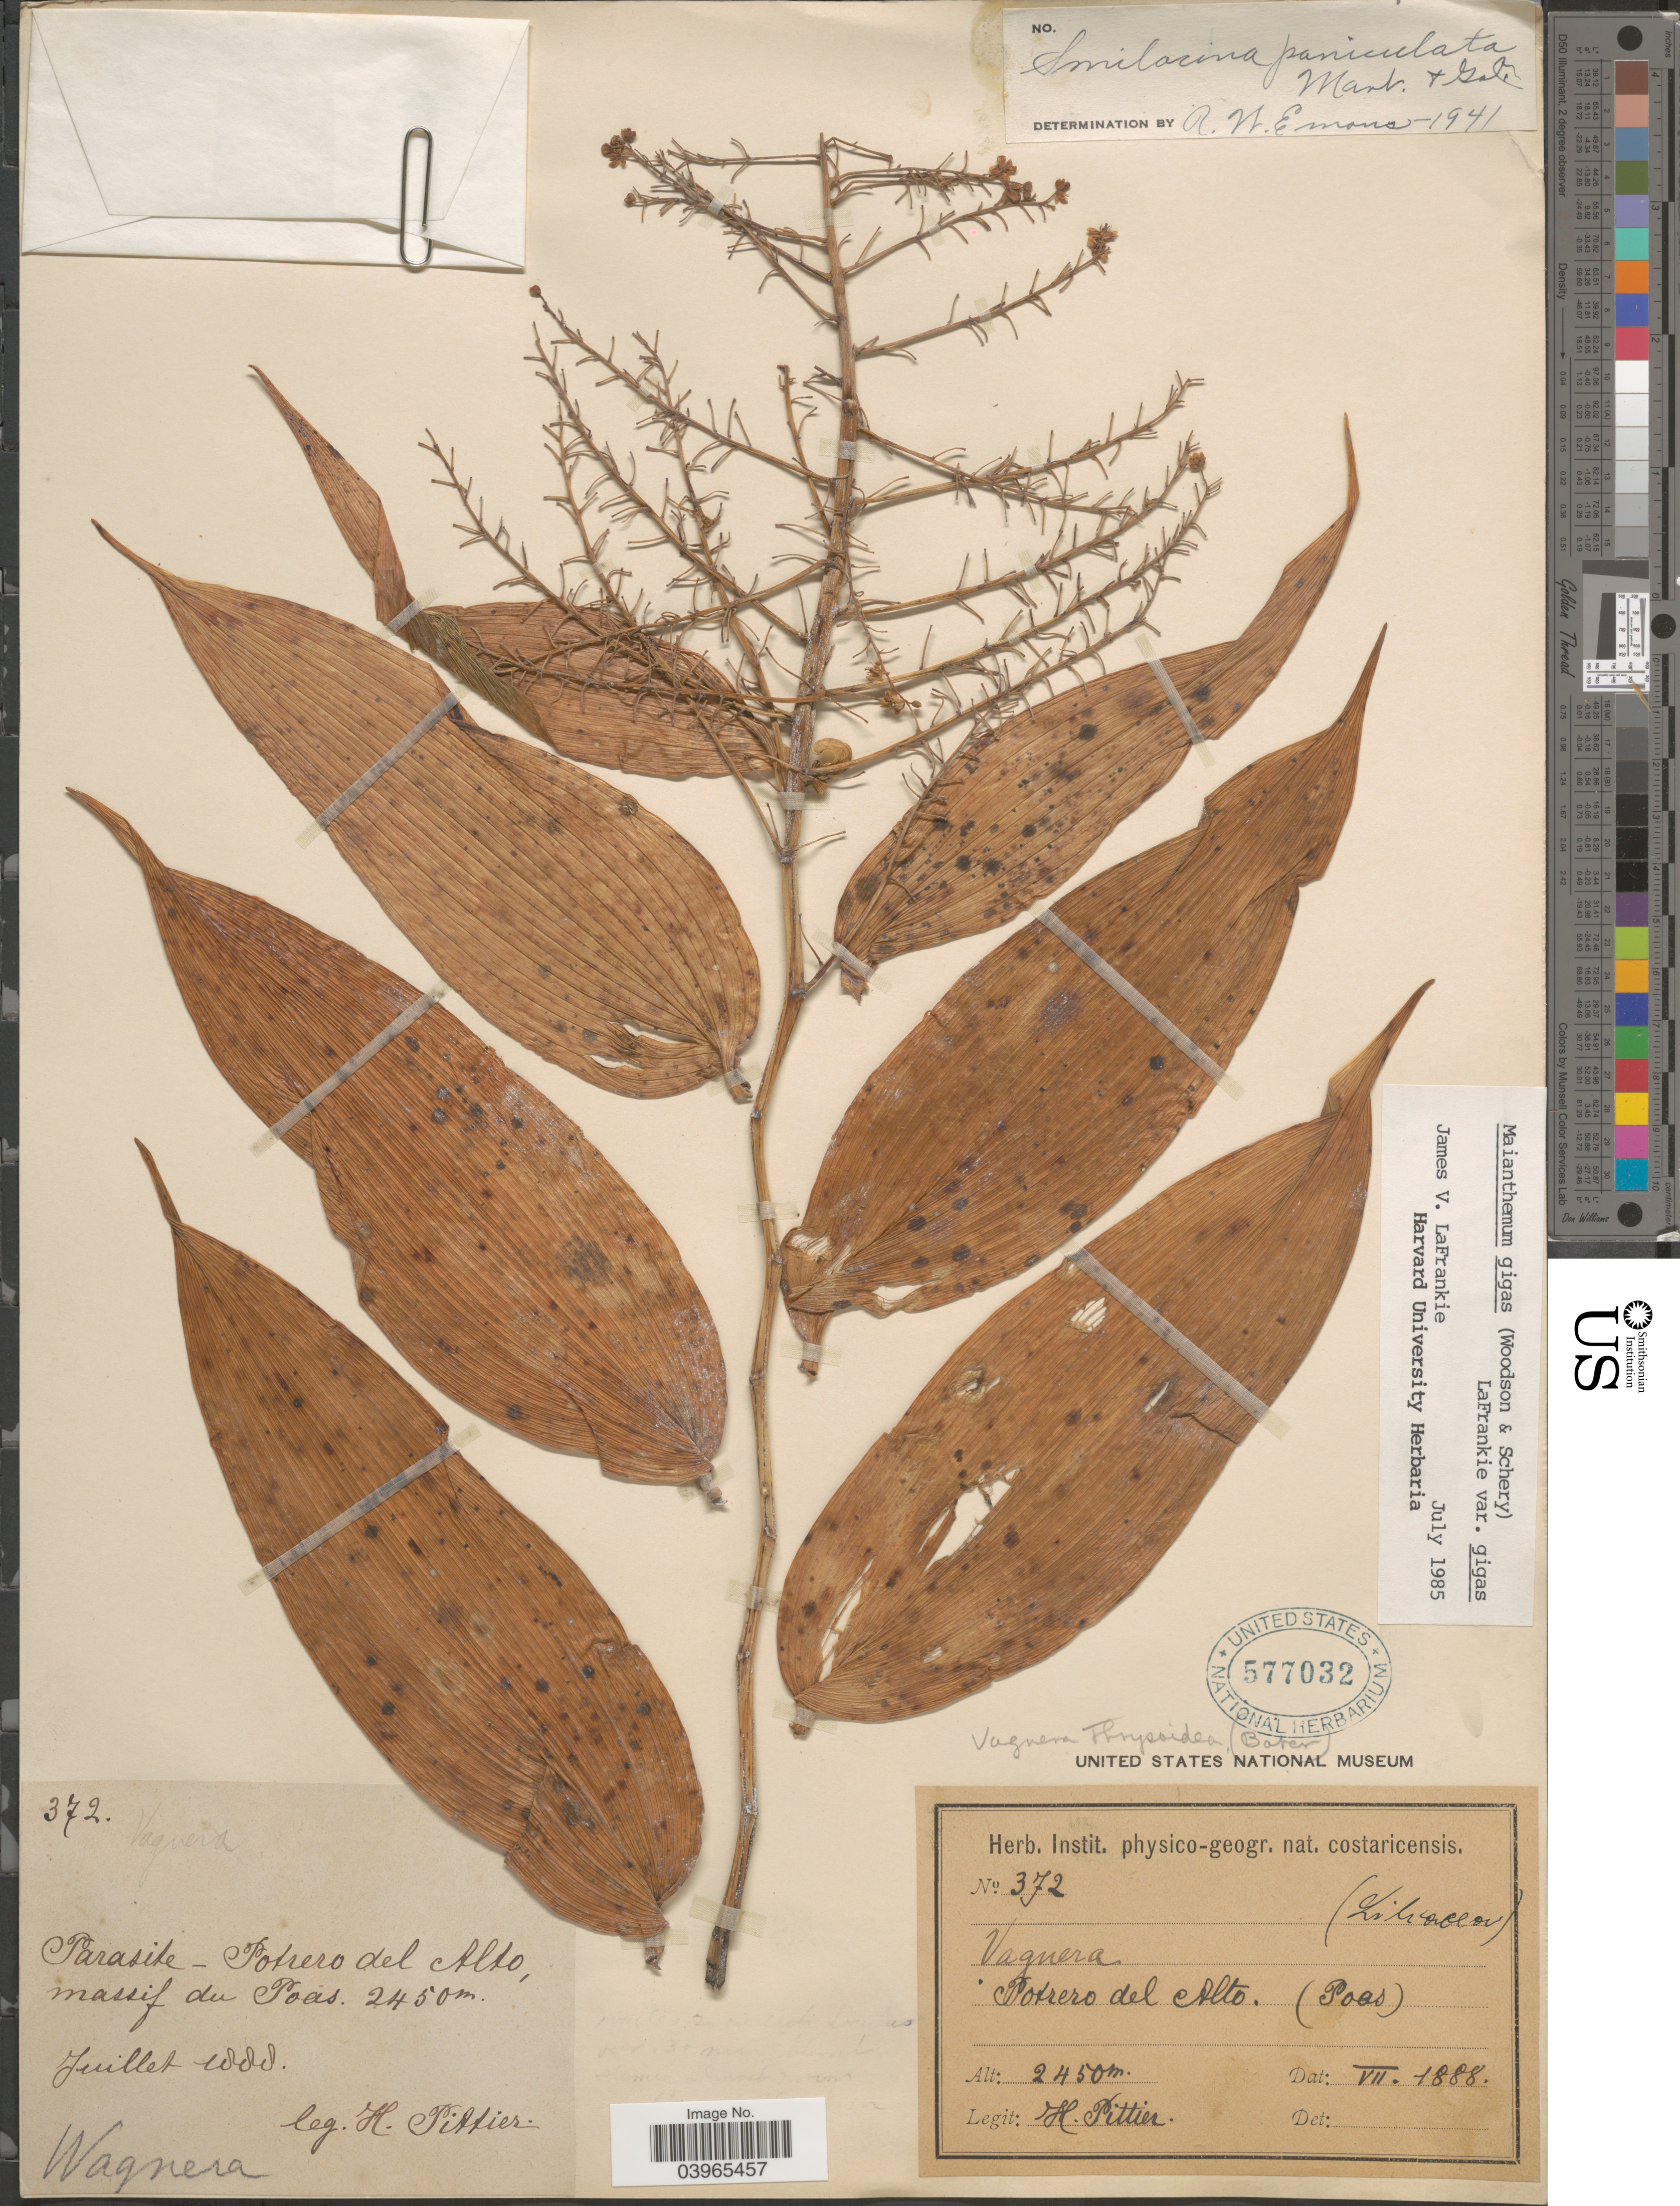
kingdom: Plantae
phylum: Tracheophyta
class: Liliopsida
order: Asparagales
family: Asparagaceae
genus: Maianthemum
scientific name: Maianthemum gigas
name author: (Woodson) LaFrankie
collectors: H. F. Pittier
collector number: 372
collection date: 1888-07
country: Costa Rica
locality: Parasite - Potrero del Alto, massif du Poas.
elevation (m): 2450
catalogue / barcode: US 577032